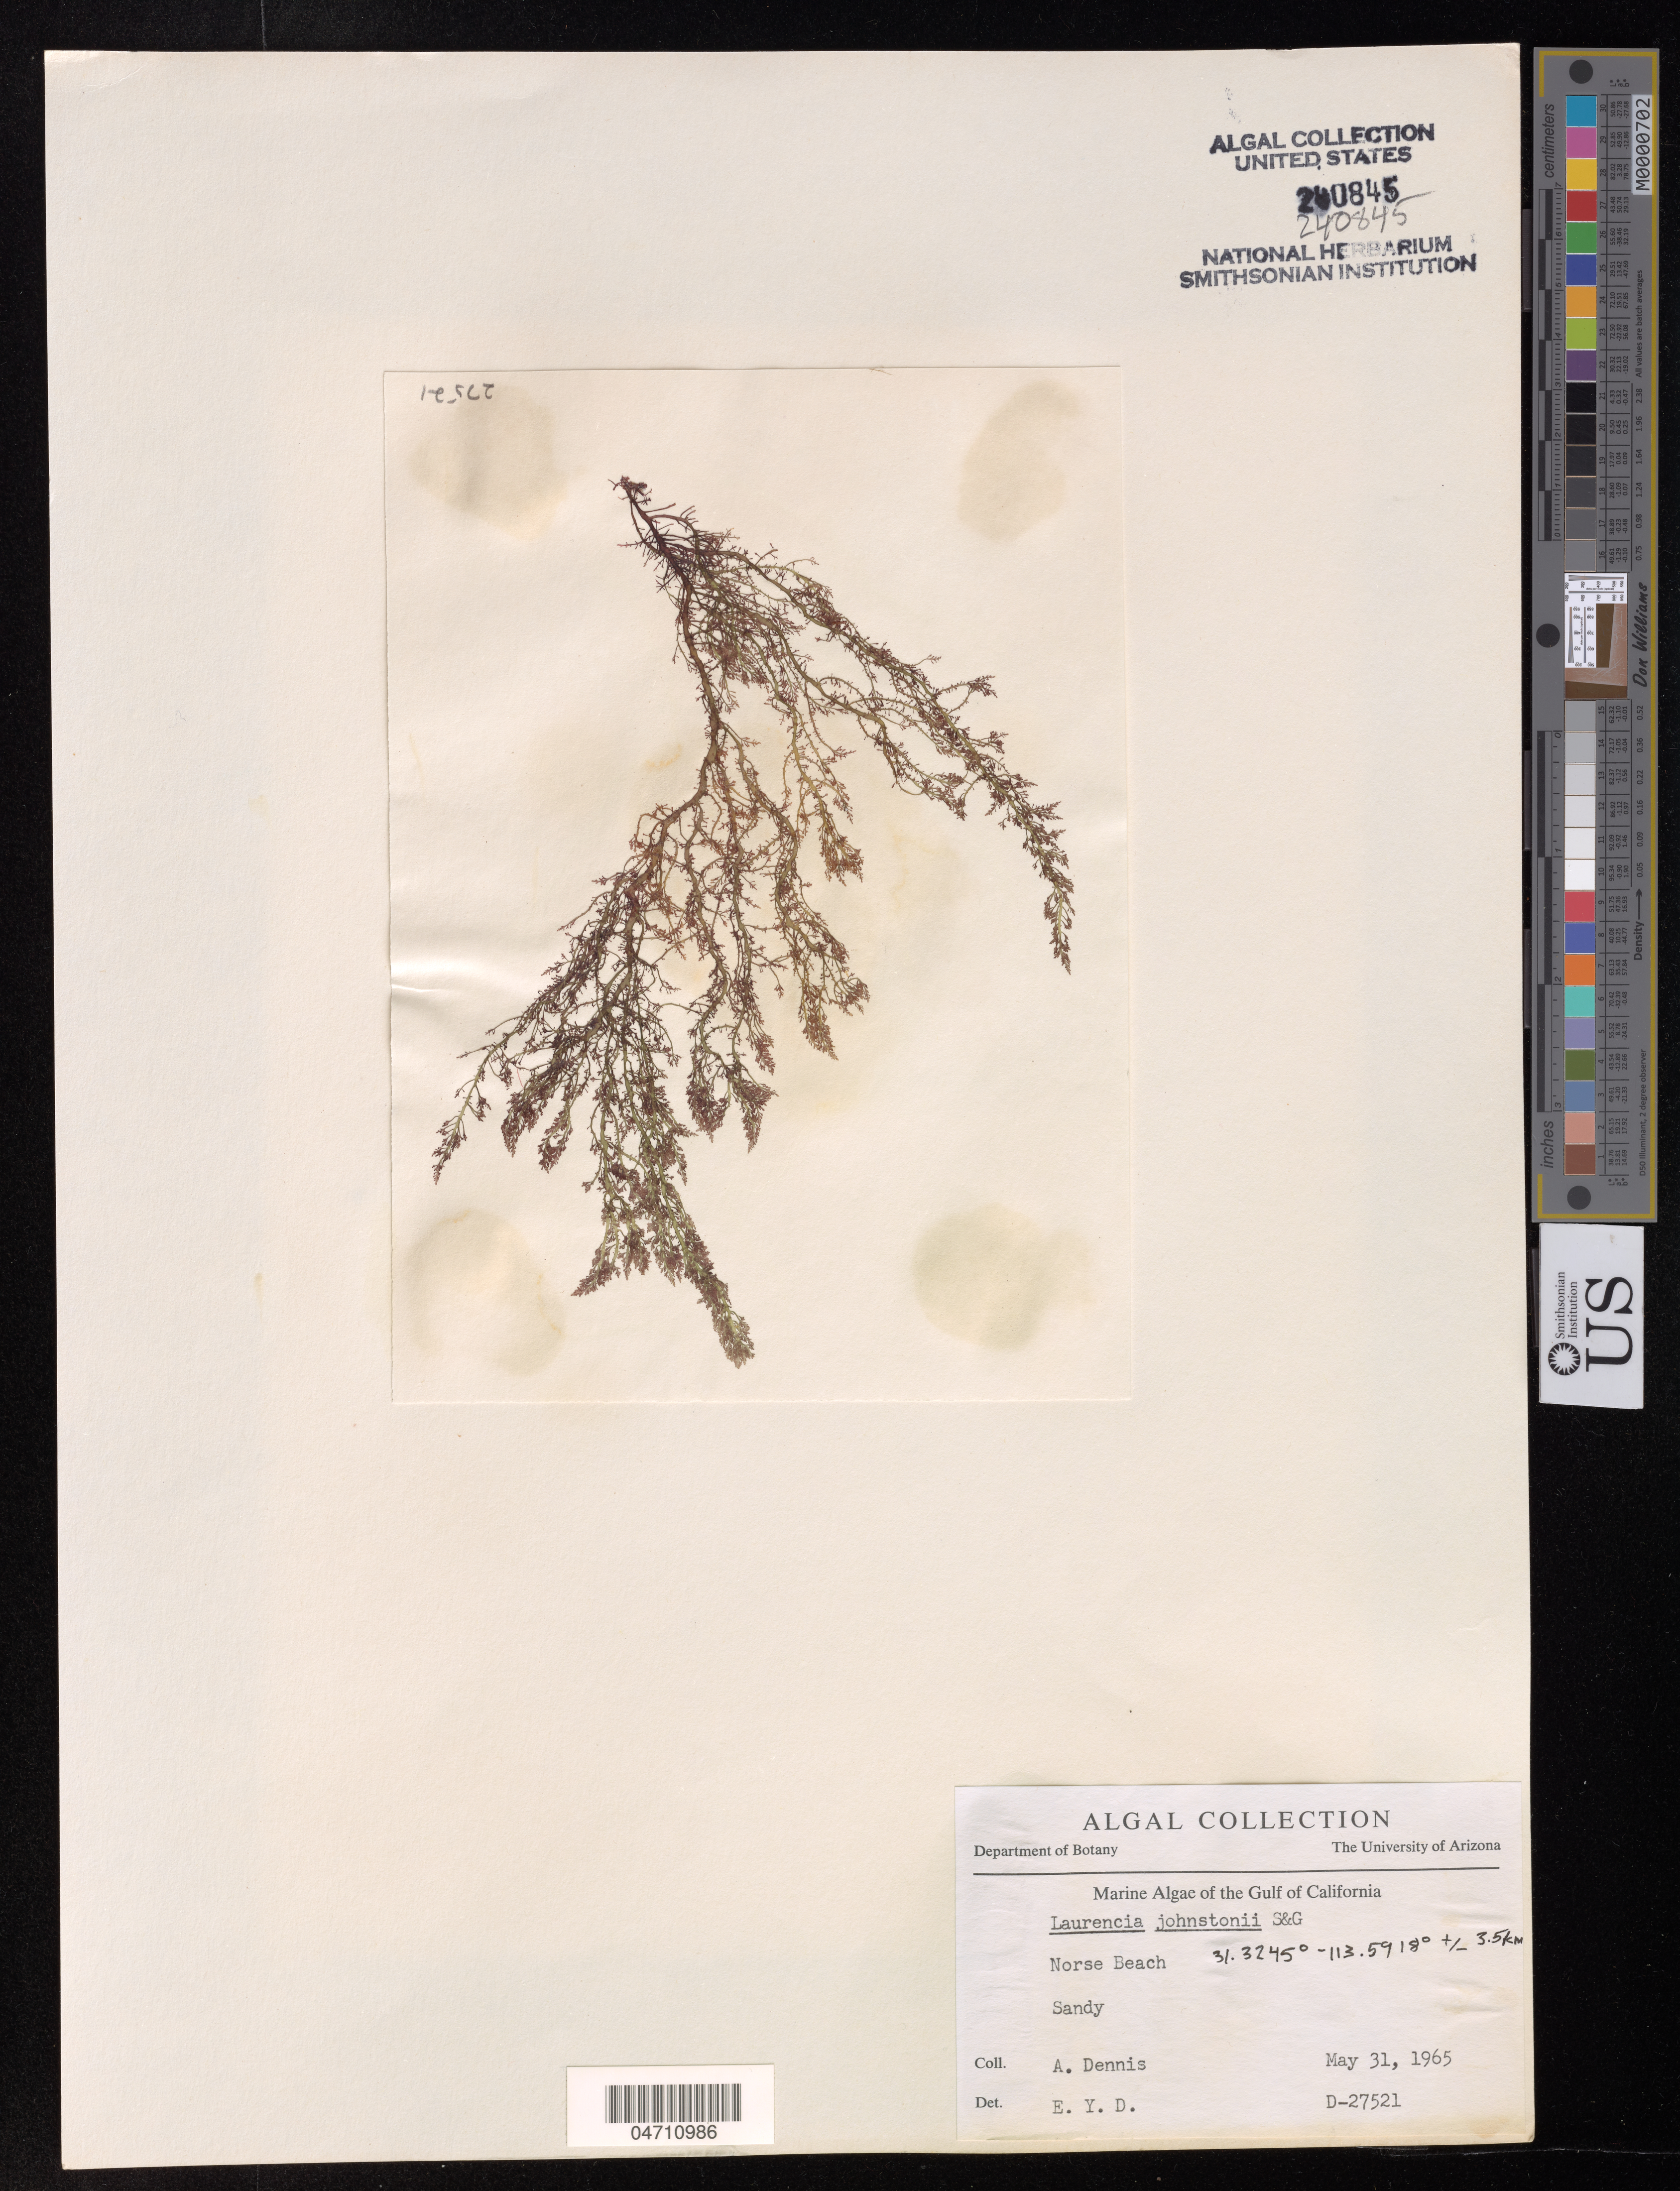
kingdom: Plantae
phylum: Rhodophyta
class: Florideophyceae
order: Ceramiales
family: Rhodomelaceae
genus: Laurencia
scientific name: Laurencia johnstonii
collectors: A. Dennis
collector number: D-27521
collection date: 1965-05-31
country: United States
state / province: California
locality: Norse Beach, Sandy.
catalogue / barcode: US 240845